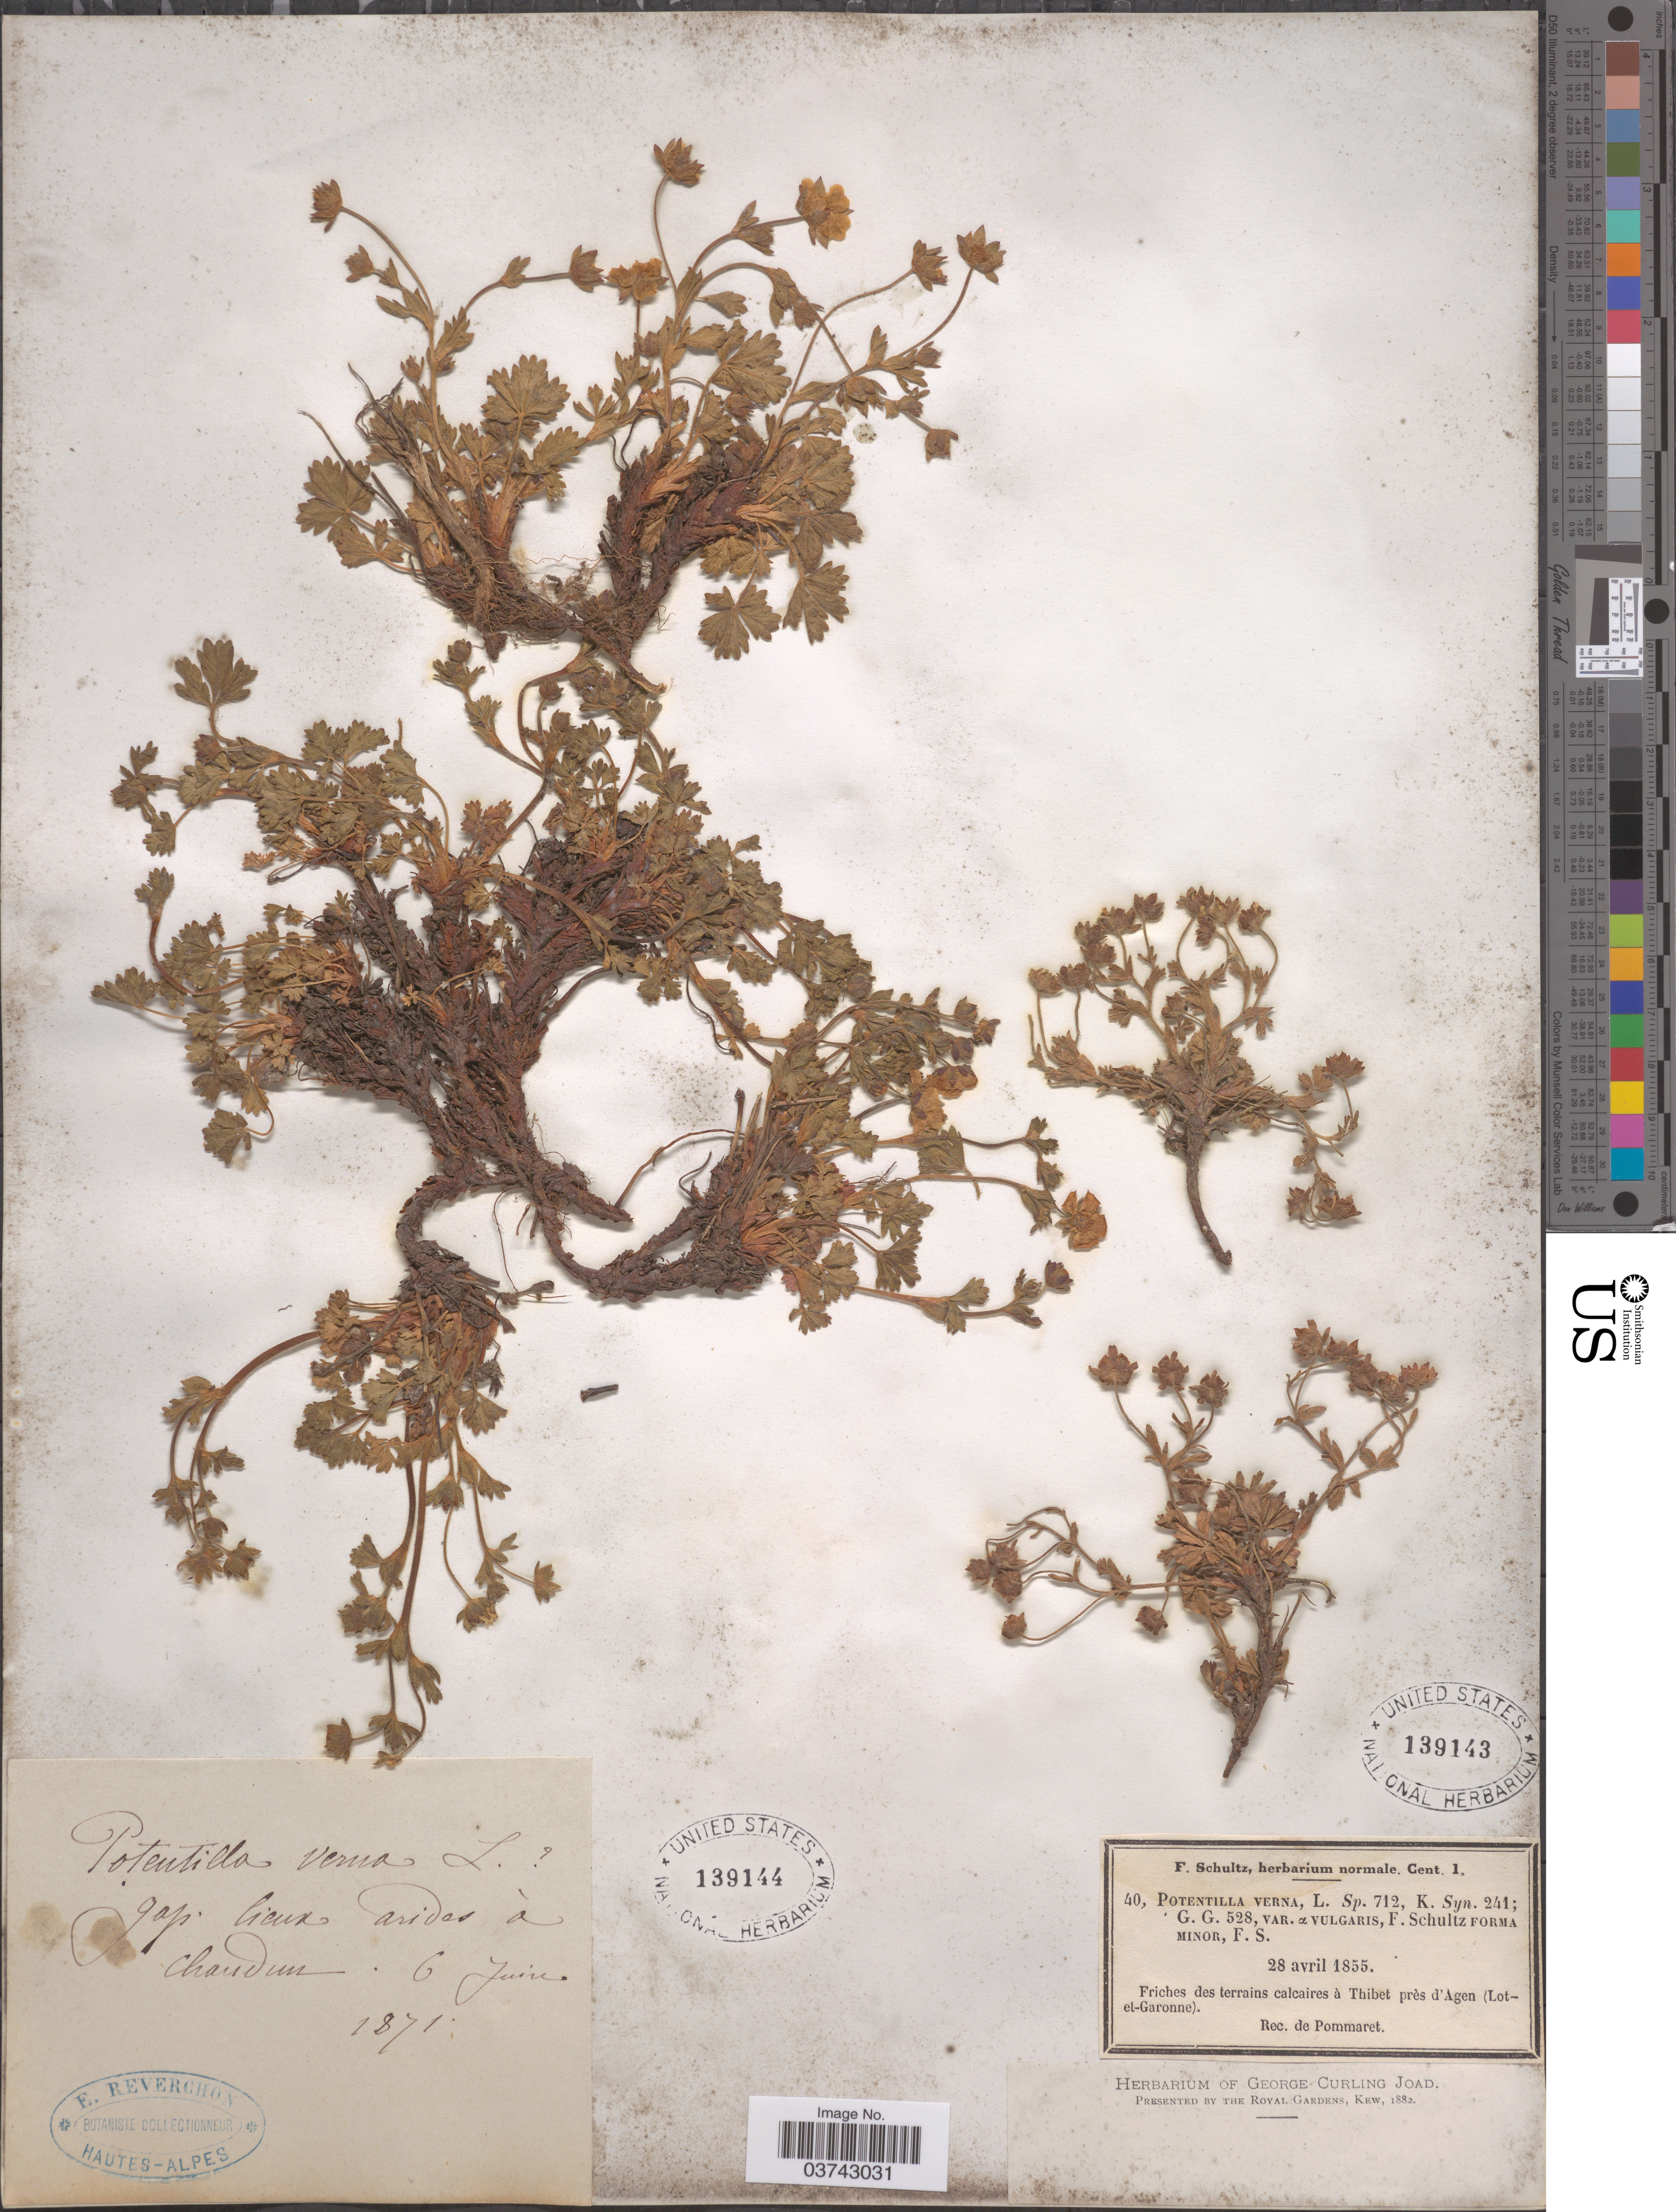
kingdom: Plantae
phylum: Tracheophyta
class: Magnoliopsida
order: Rosales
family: Rosaceae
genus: Potentilla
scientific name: Potentilla verna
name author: L.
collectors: E. Reverchon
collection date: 1871-06-06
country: France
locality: Gap. lieux arides à Chandun.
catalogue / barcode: US 139144-2